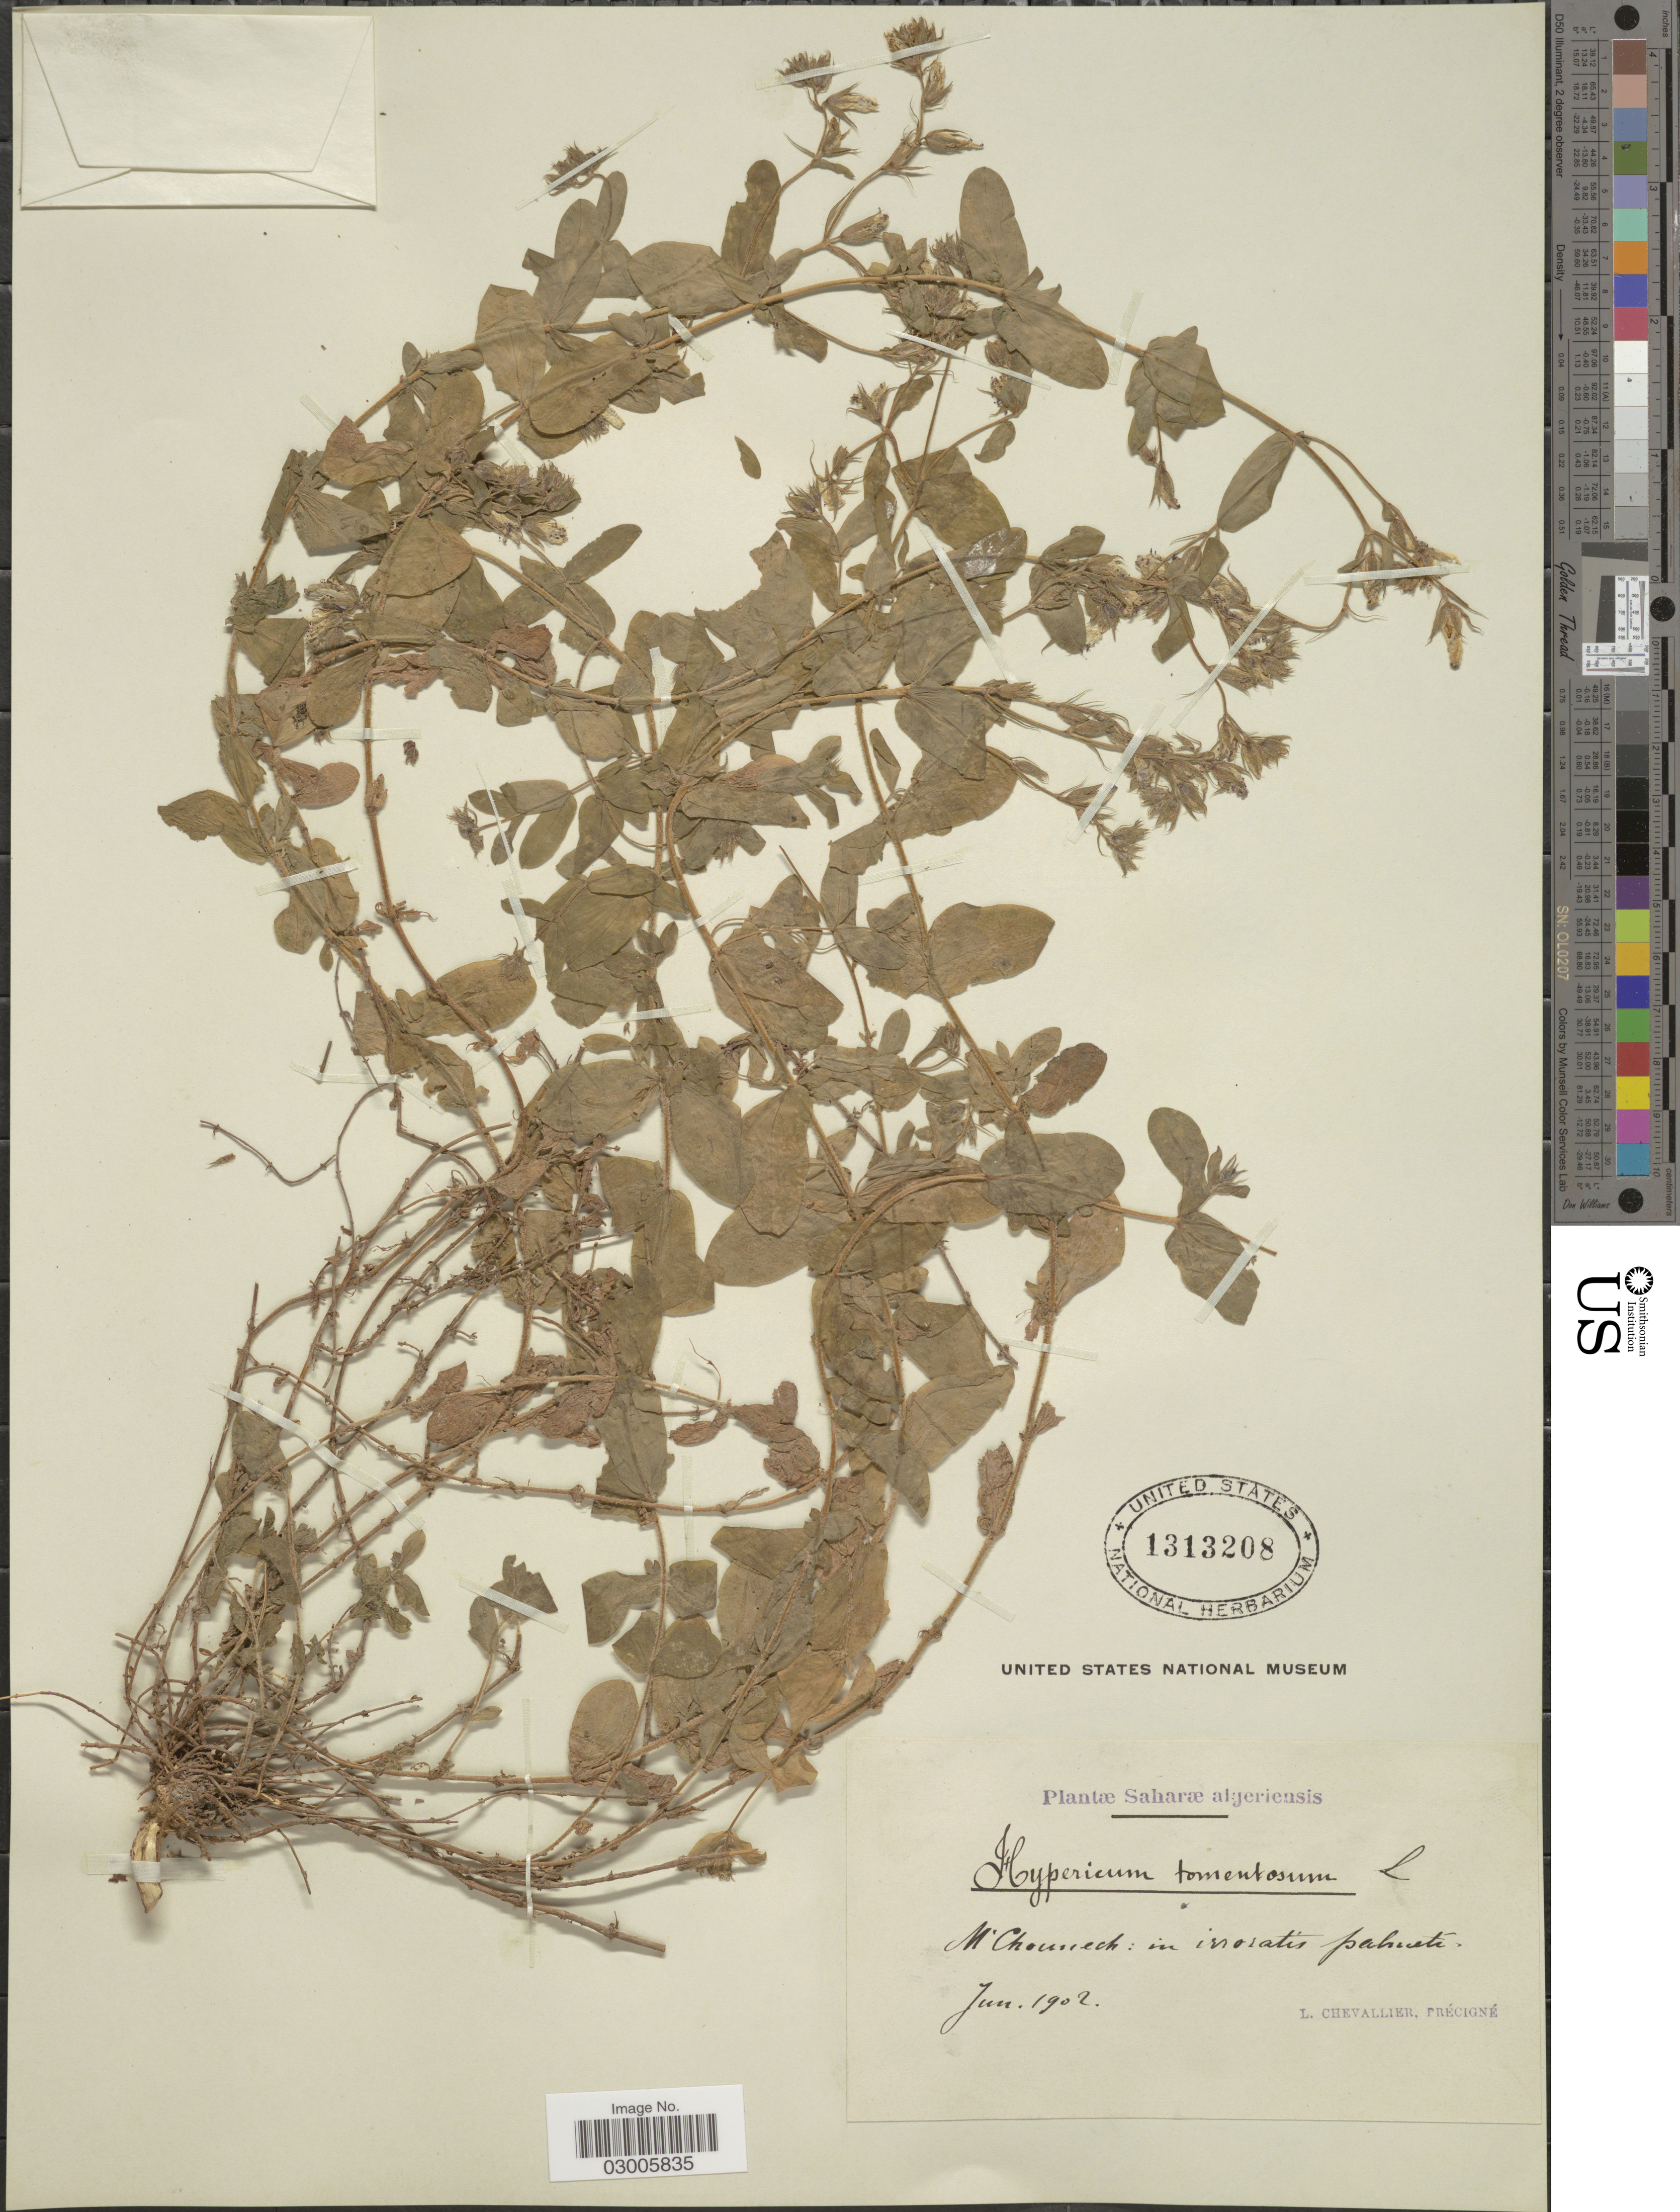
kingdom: Plantae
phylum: Tracheophyta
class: Magnoliopsida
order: Malpighiales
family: Hypericaceae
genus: Hypericum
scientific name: Hypericum tomentosum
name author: L.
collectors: L. Chevallier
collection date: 1902-06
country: Algeria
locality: Saharæ algeriensis. M'Chounech.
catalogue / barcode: US 1313208